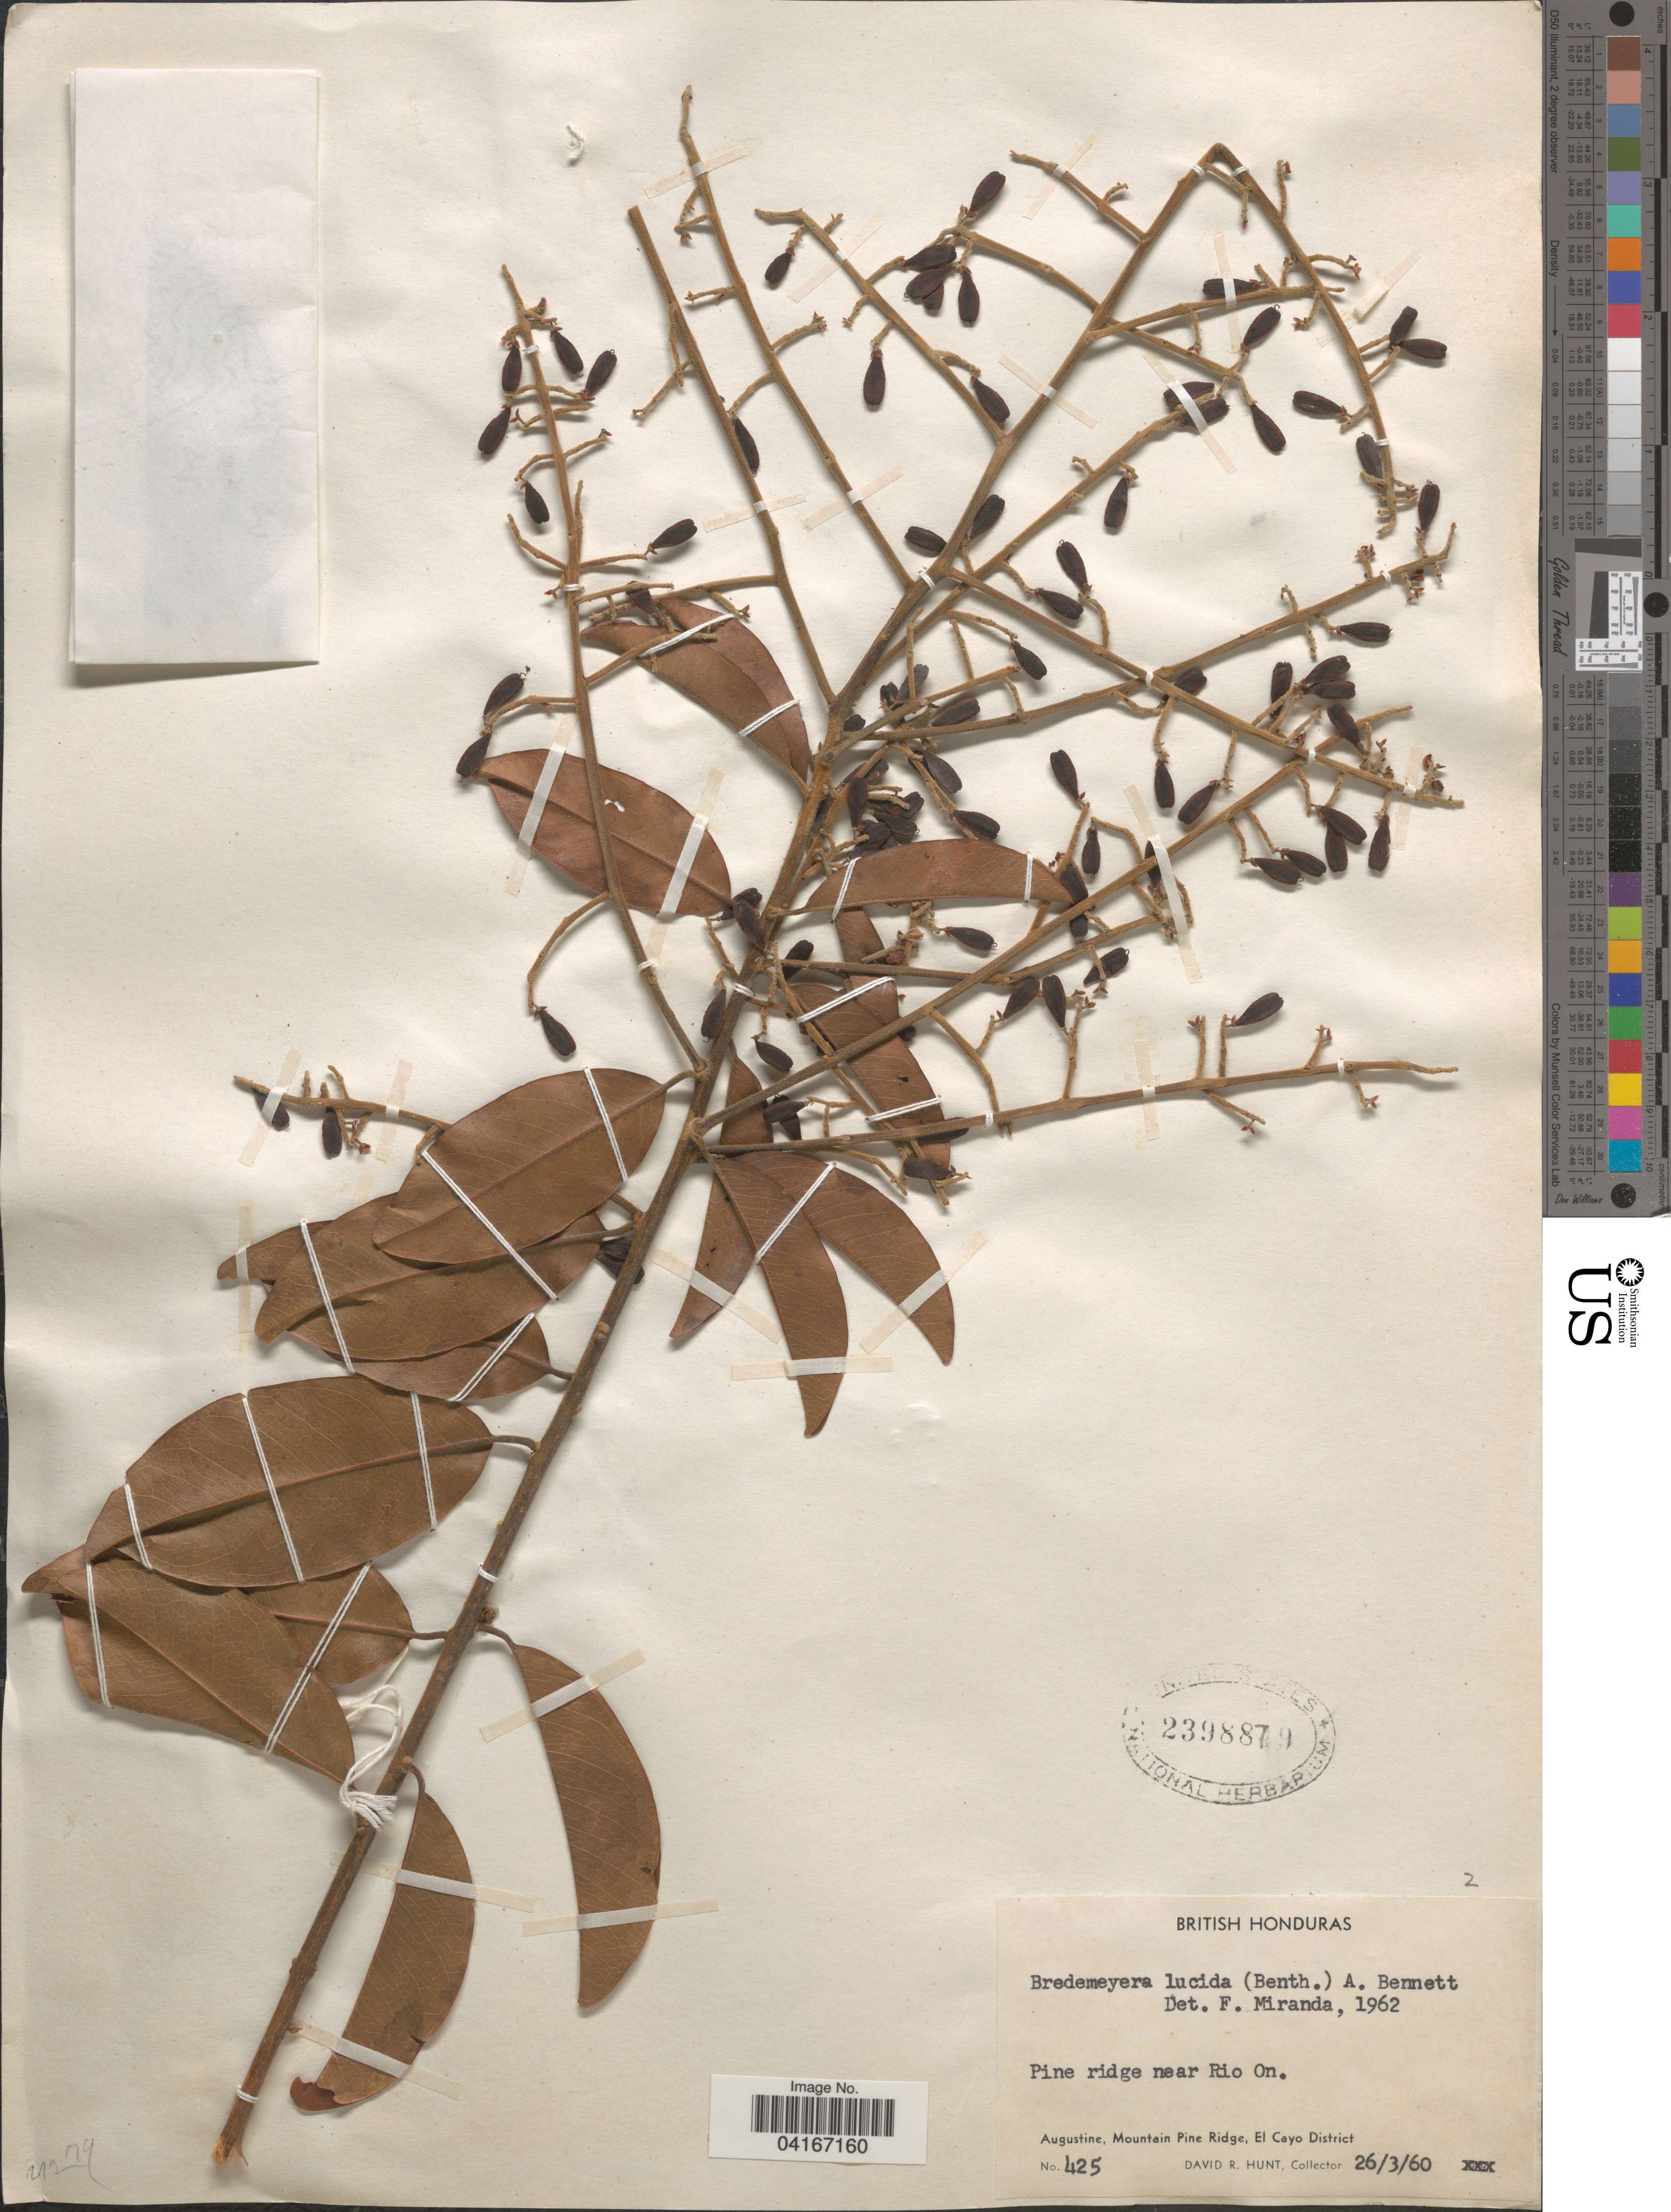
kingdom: Plantae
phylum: Tracheophyta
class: Magnoliopsida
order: Fabales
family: Polygalaceae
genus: Bredemeyera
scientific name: Bredemeyera lucida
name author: (Benth.) Klotzsch ex Hassk.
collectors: D. R. Hunt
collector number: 425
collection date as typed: Transcribed d/m/y: 26/3/60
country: Honduras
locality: Pine ridge near Rio On. Augustine, Mountain Pine Ridge, El Cayo District.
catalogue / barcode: US 2398879